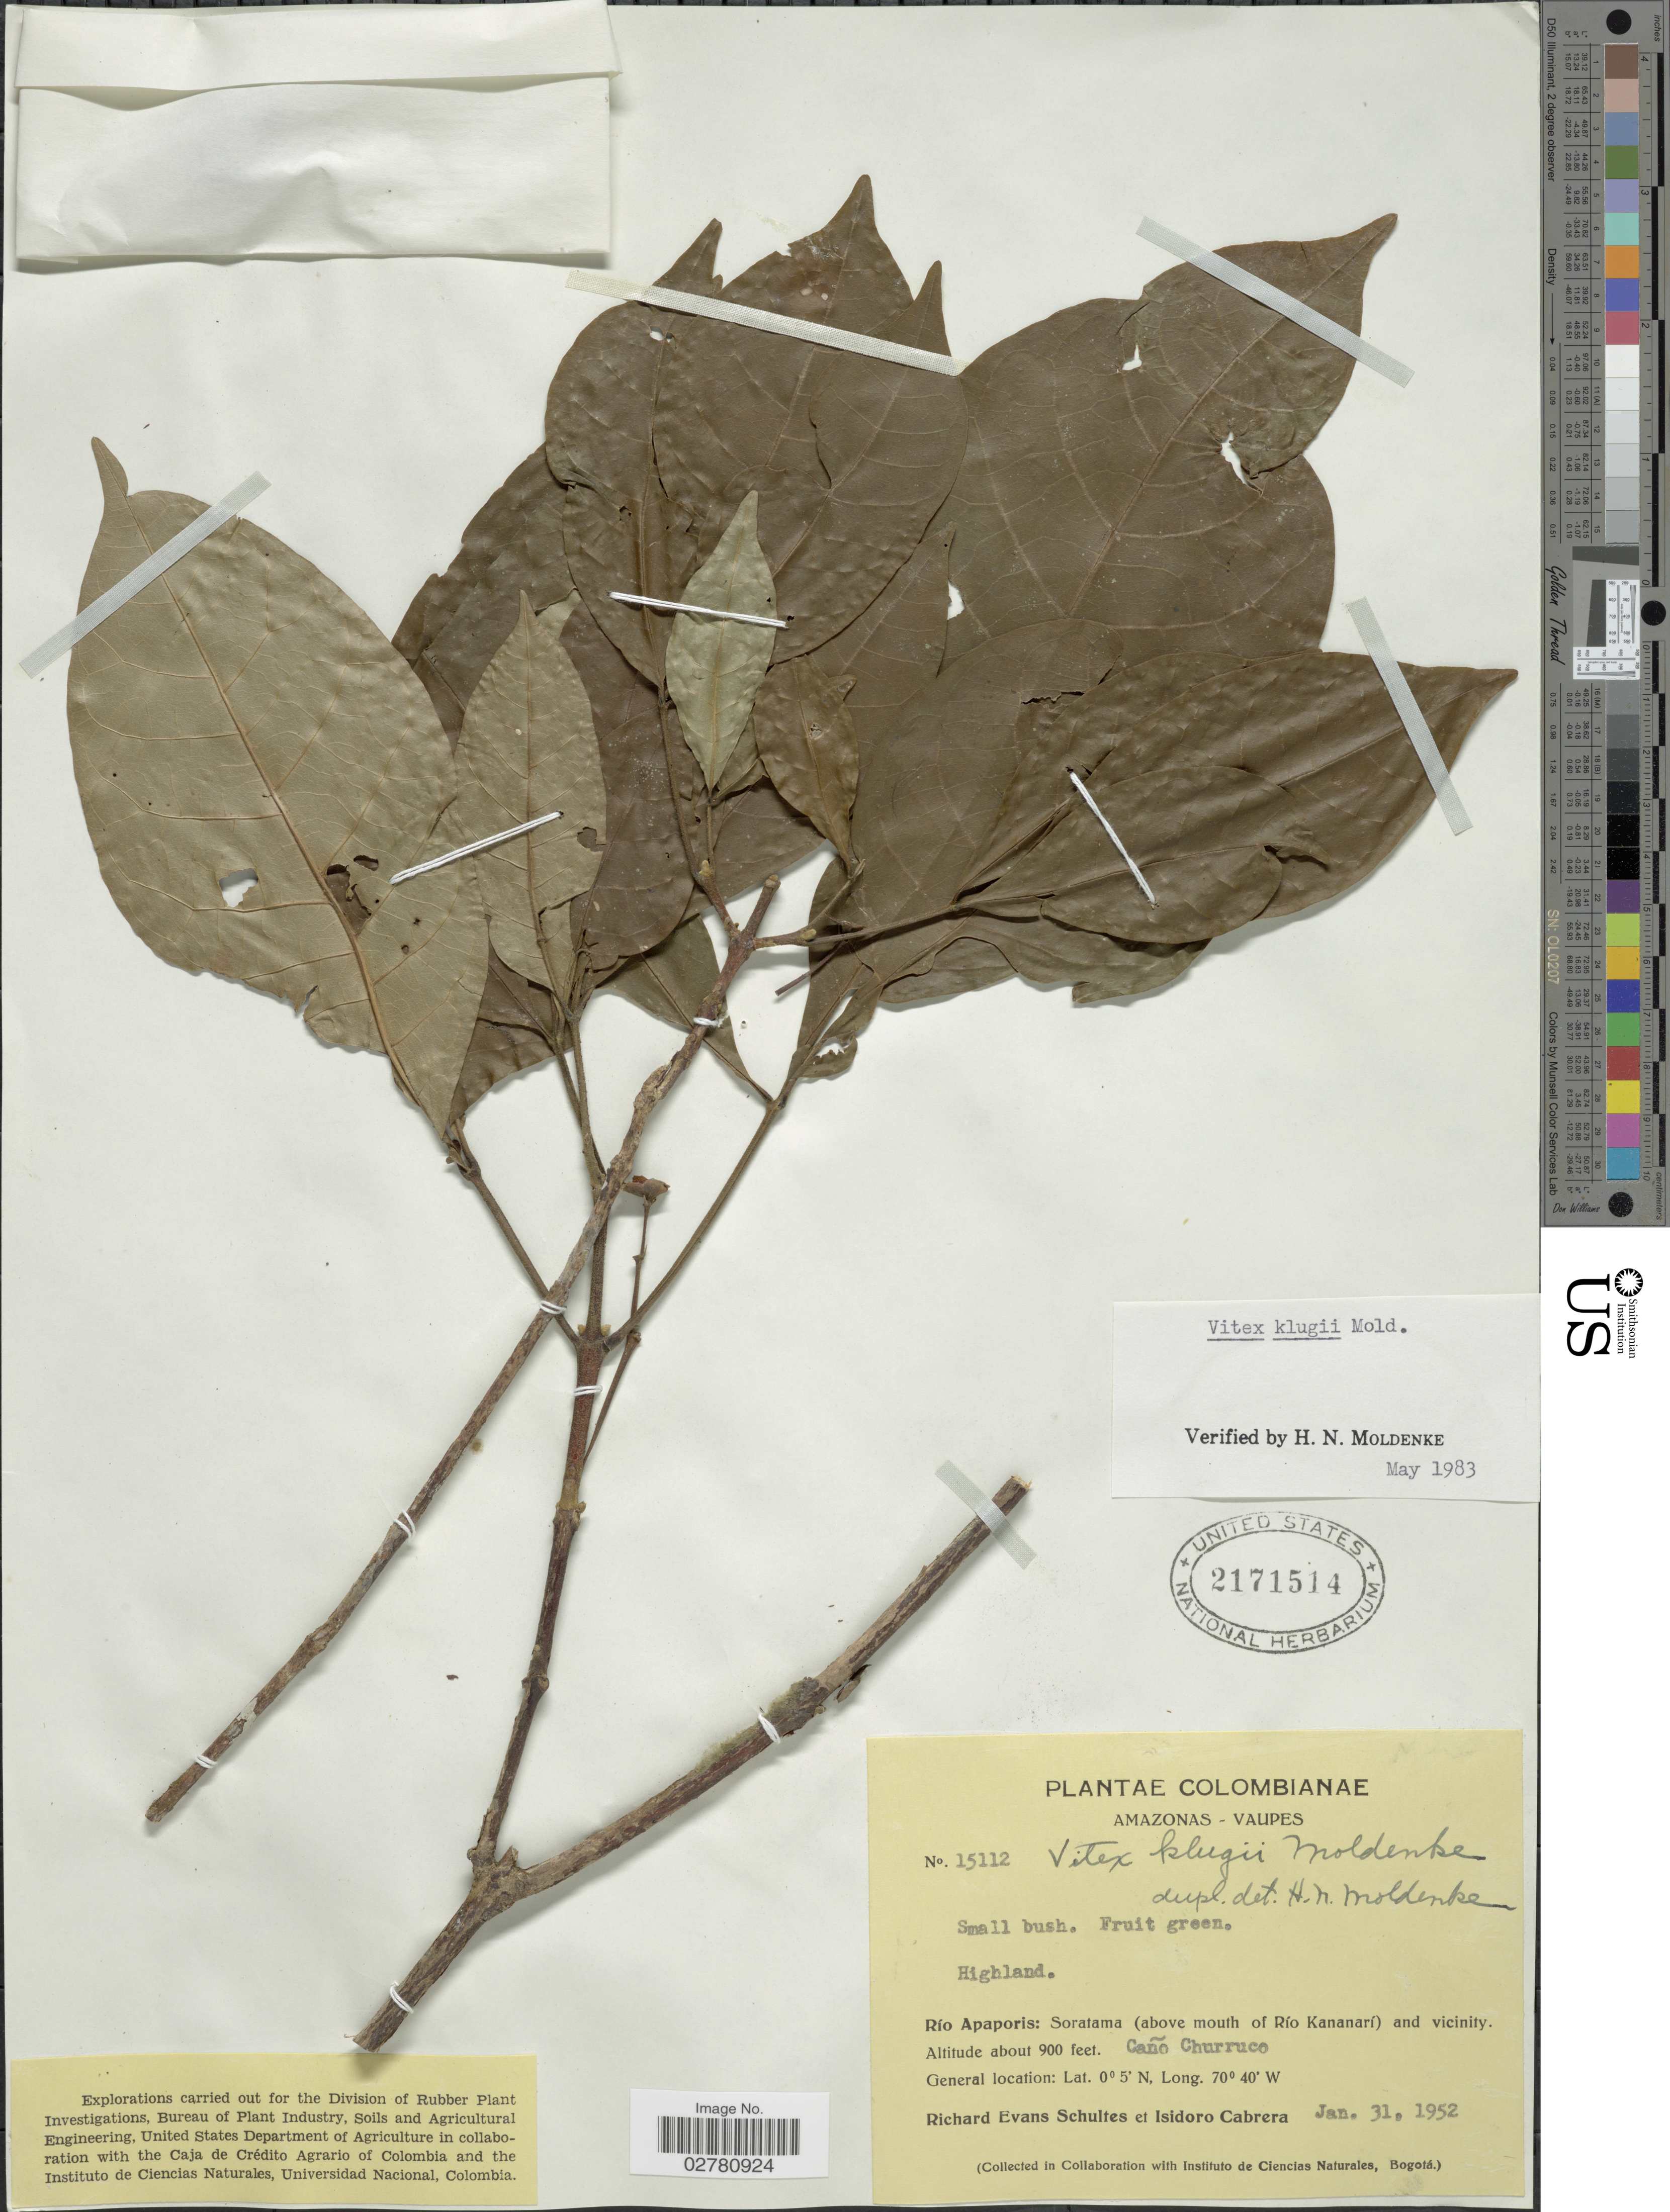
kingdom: Plantae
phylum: Tracheophyta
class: Magnoliopsida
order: Lamiales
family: Lamiaceae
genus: Vitex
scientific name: Vitex klugii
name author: Moldenke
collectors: R. E. Schultes & I. Cabrera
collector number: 15112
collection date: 1952-01-31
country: Colombia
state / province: Vaupés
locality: Río Apaporis: Soratama (above mouth of Río Kananarí) and vicinity. Caño Churruco.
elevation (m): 274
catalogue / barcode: US 2171514